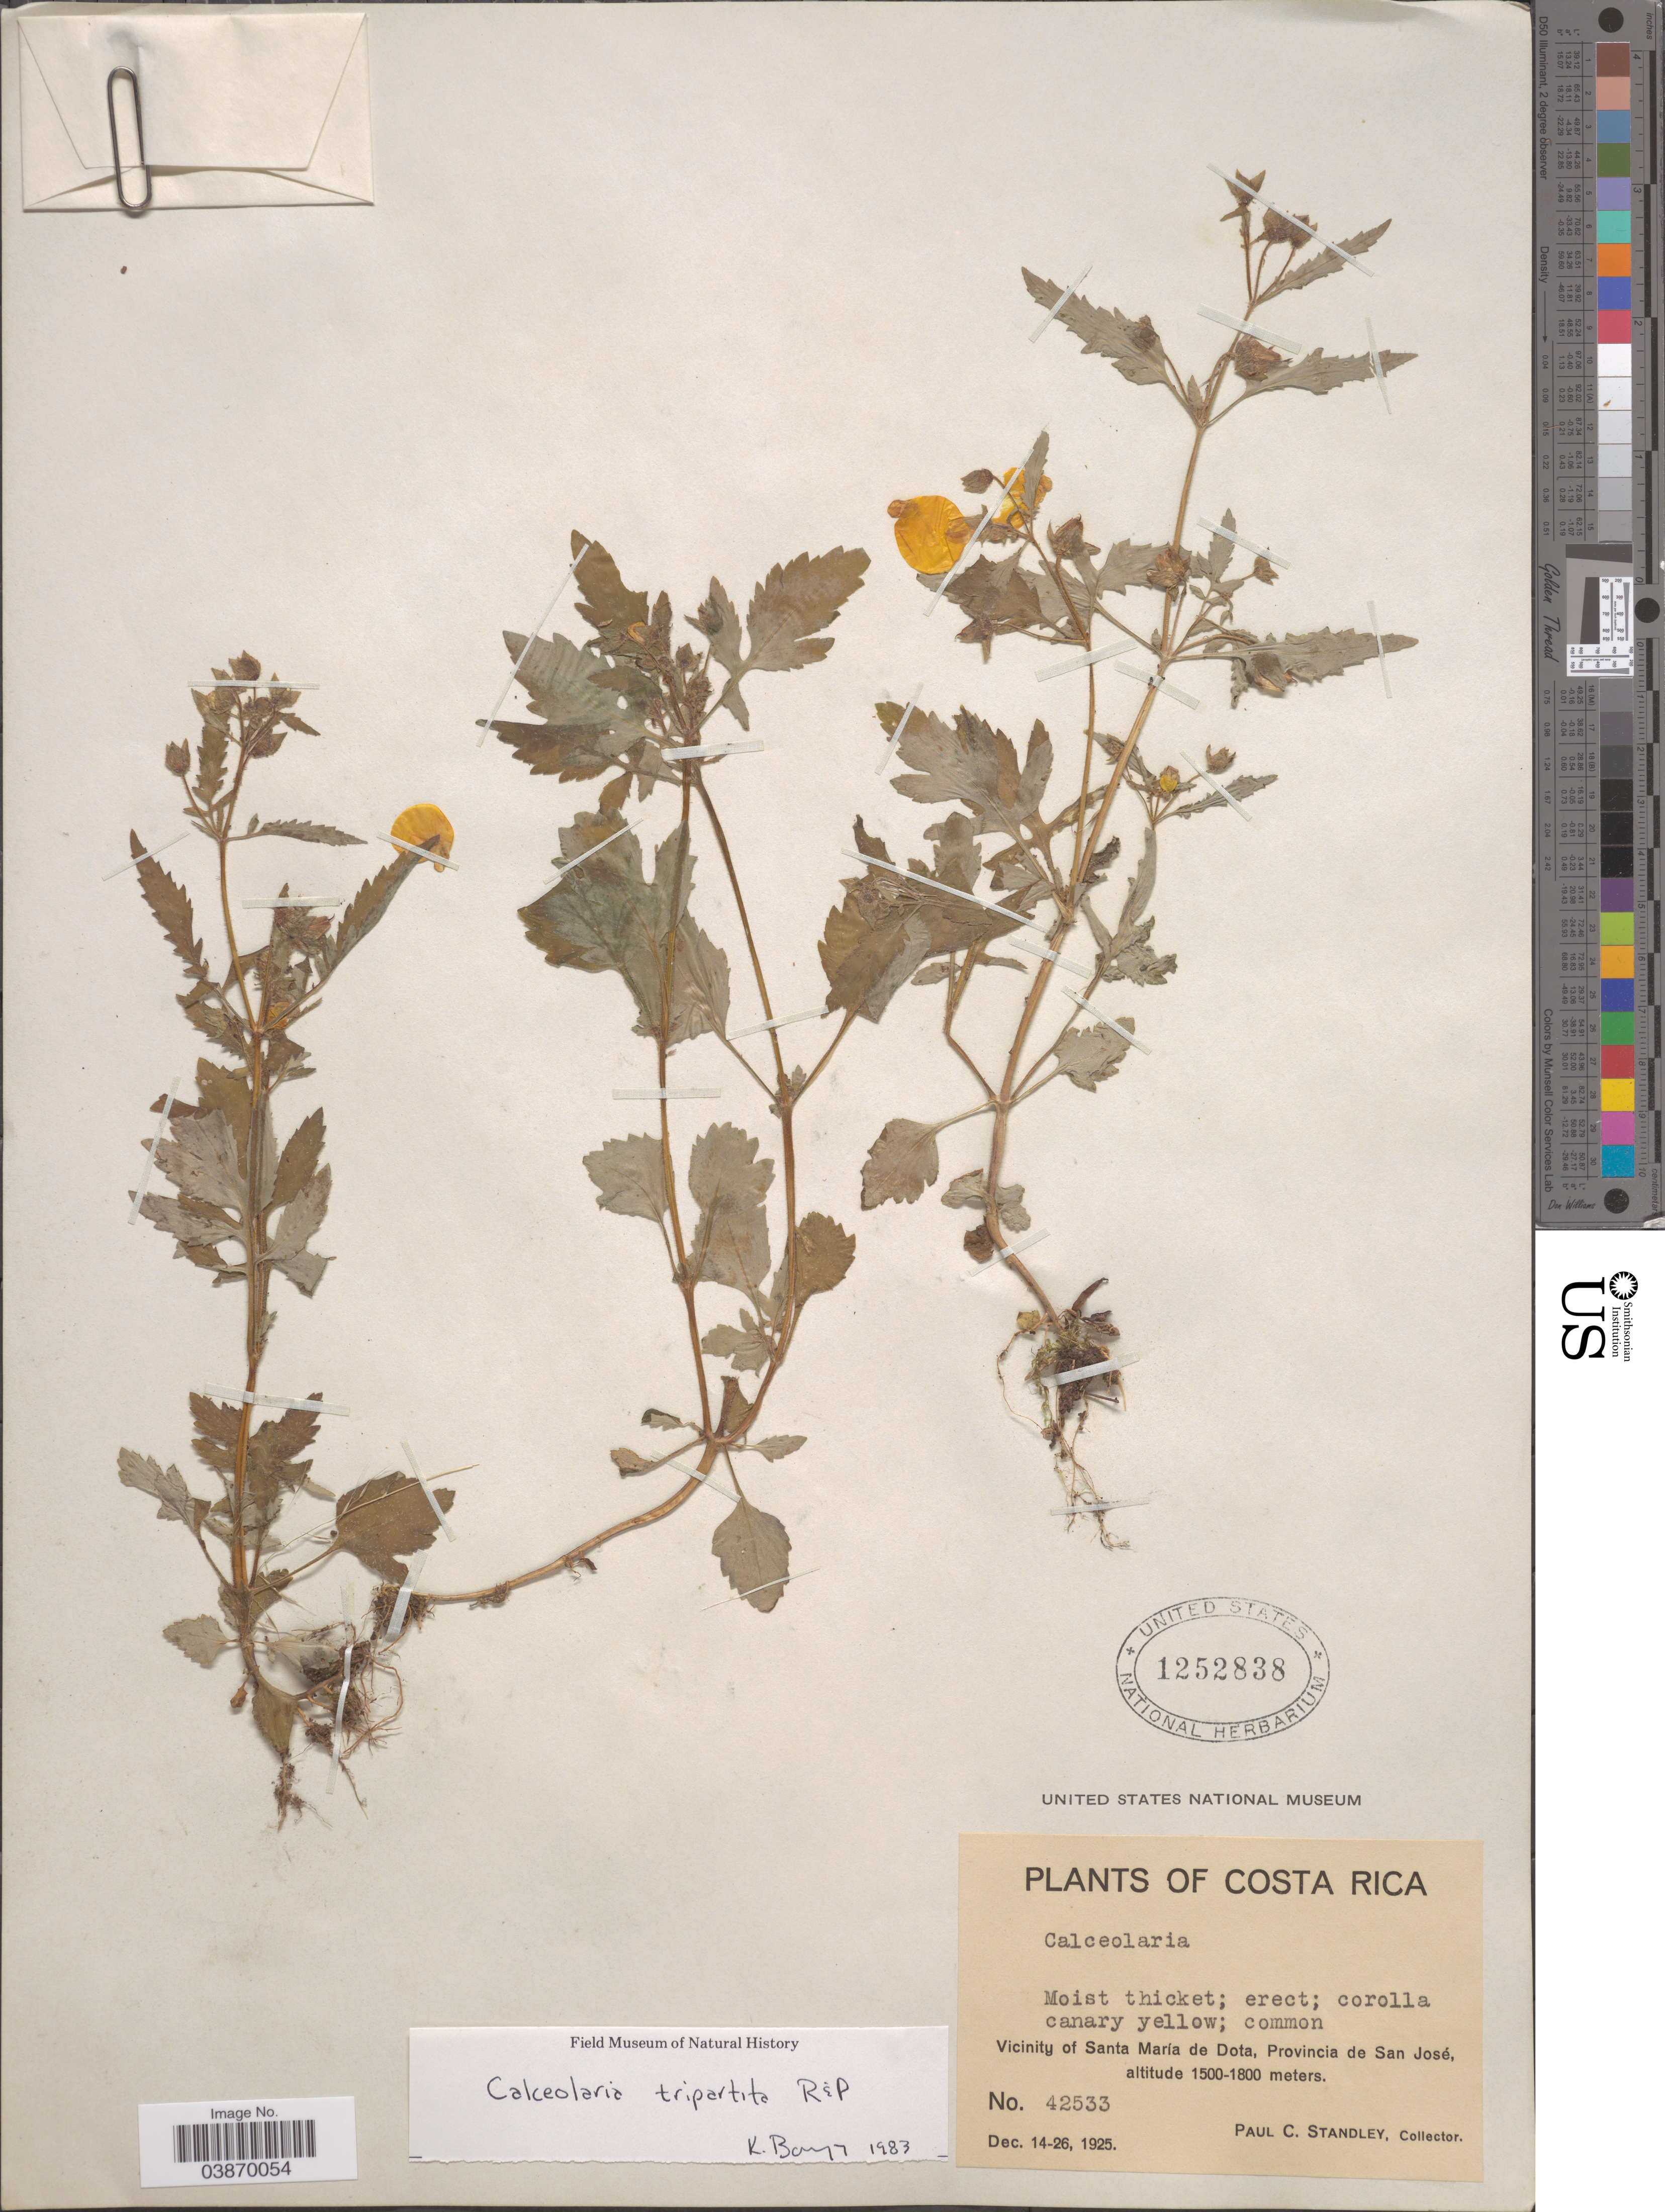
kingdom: Plantae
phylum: Tracheophyta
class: Magnoliopsida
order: Lamiales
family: Calceolariaceae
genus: Calceolaria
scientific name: Calceolaria tripartita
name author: Ruiz & Pav.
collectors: P. C. Standley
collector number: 42533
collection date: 1925-12-14/1925-12-26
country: Costa Rica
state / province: San José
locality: Vicinity of Santa María.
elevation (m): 1500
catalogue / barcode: US 1252838